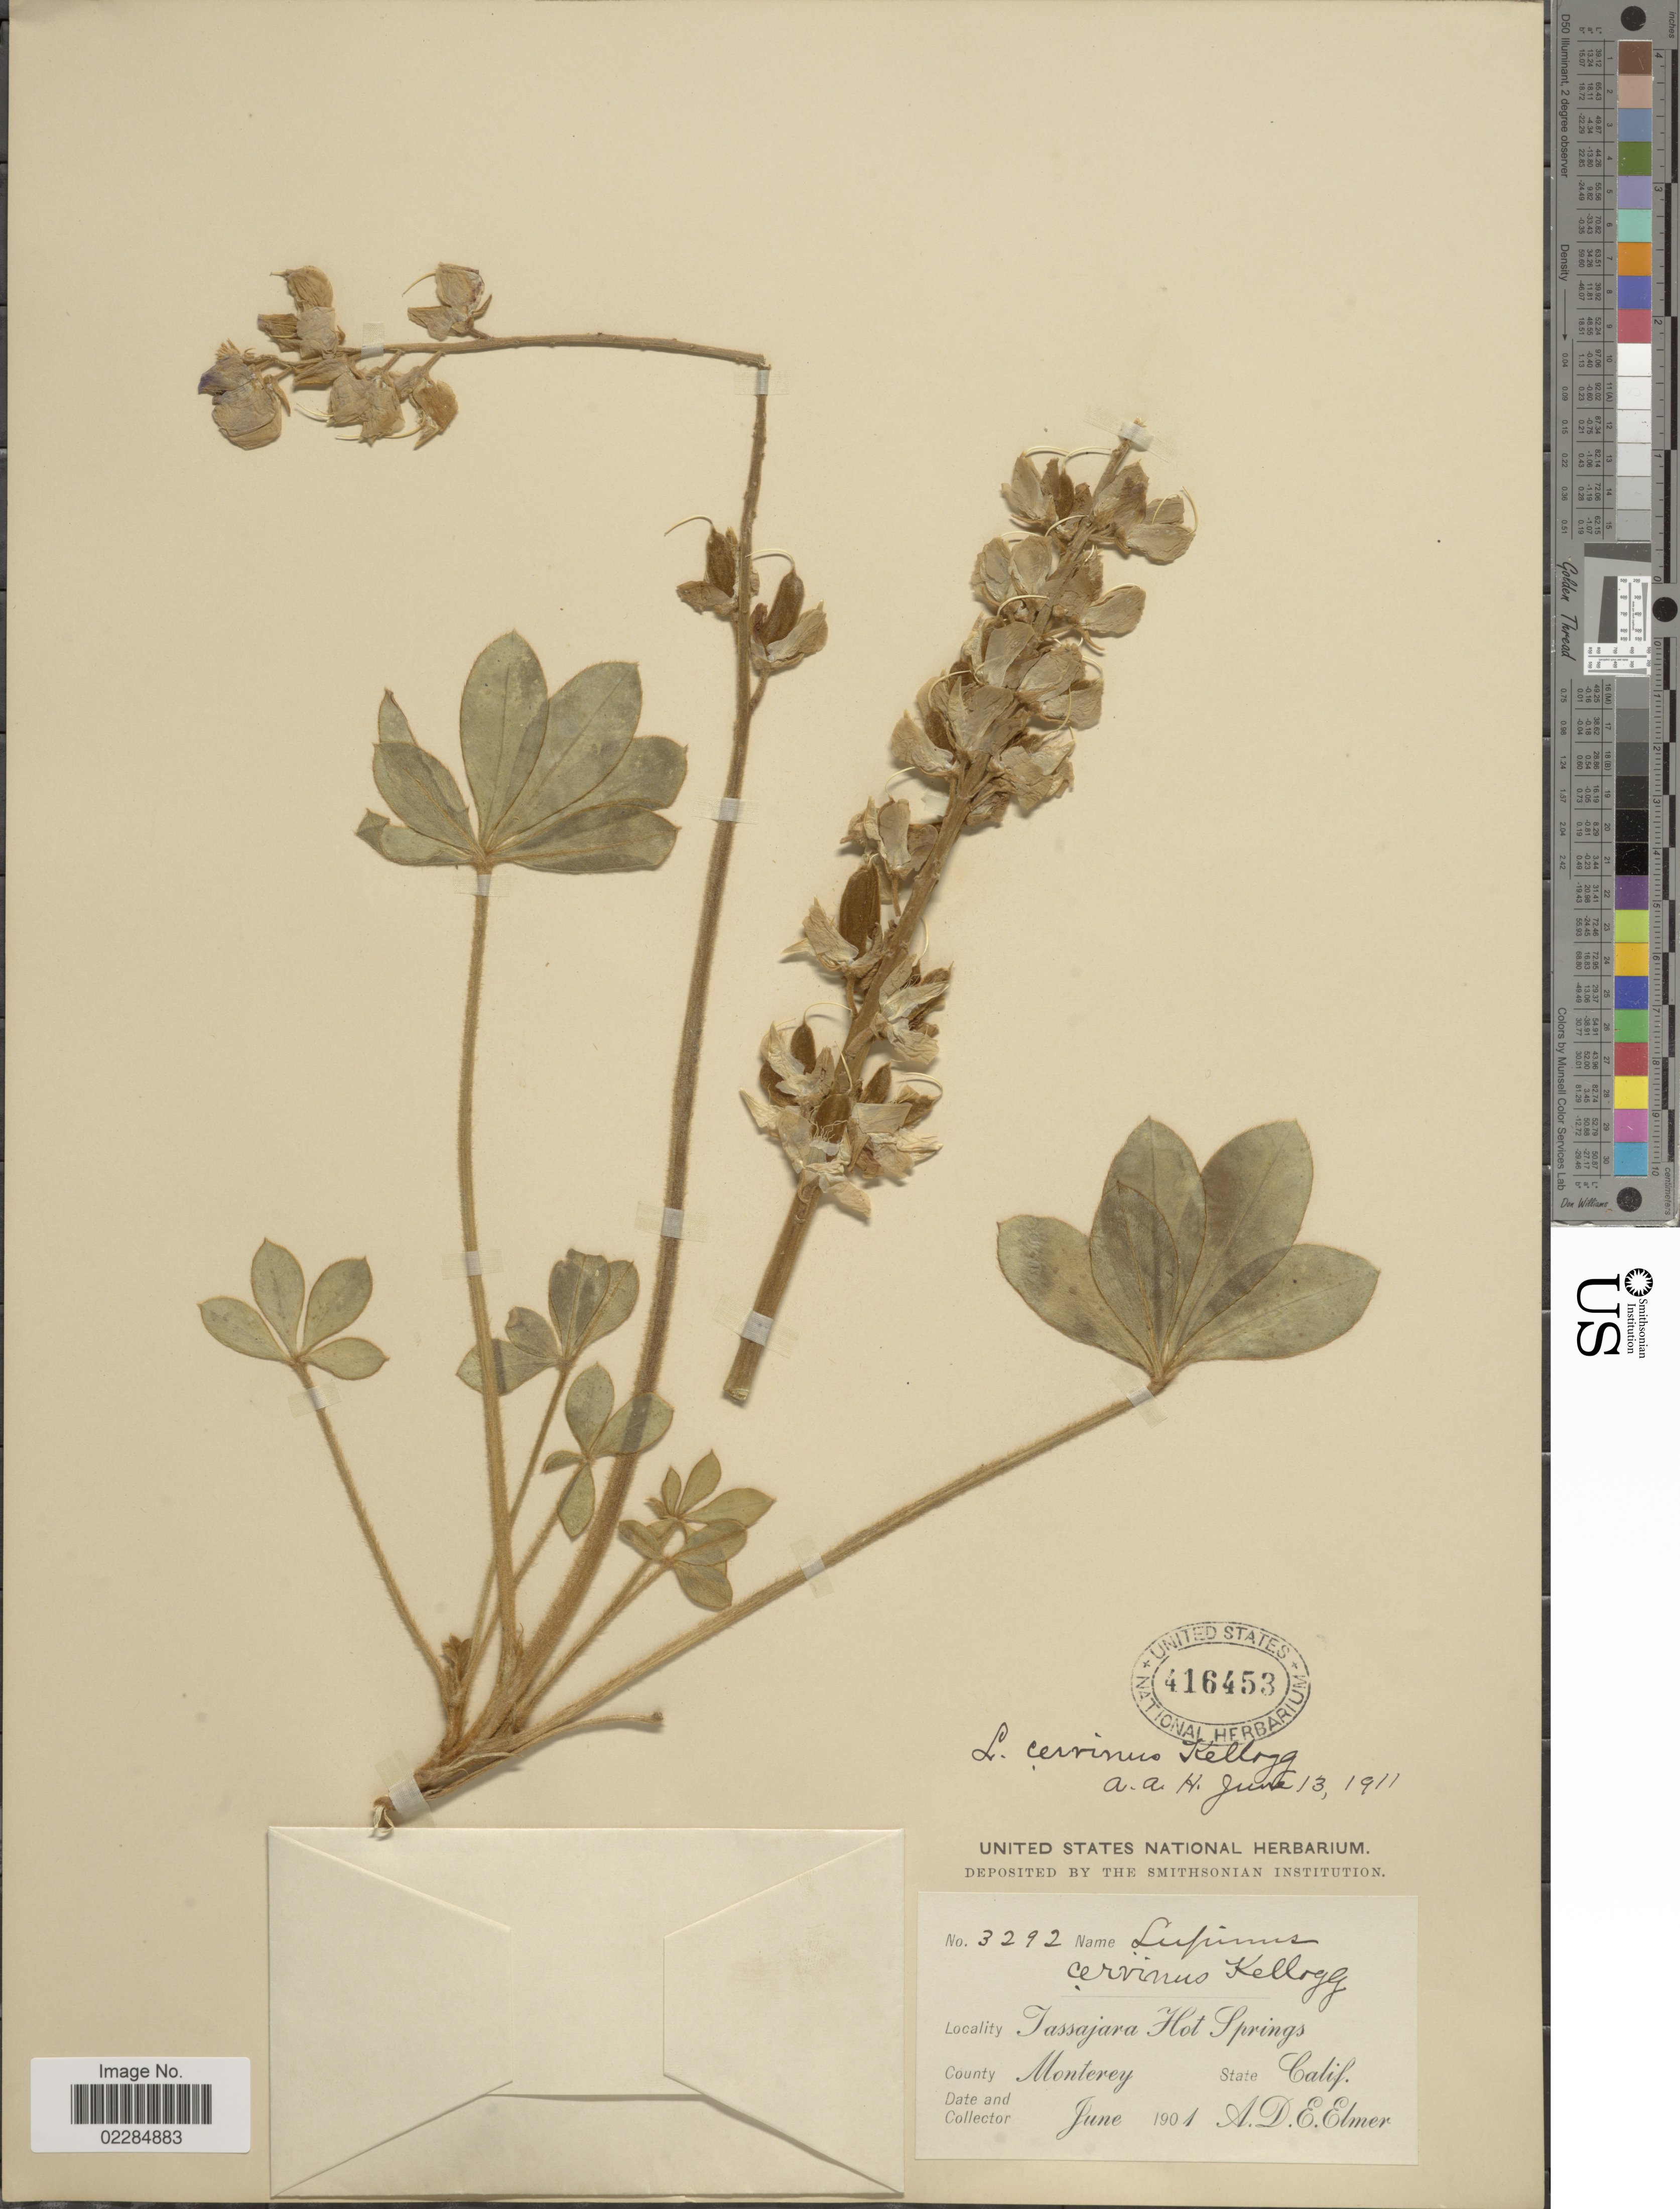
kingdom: Plantae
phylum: Tracheophyta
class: Magnoliopsida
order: Fabales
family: Fabaceae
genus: Lupinus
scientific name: Lupinus cervinus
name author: Kellogg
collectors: A. D. E. Elmer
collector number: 3292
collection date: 1901-06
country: United States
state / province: California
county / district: Monterey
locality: Tassajara Hot Springs, County Monterey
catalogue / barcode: US 416453